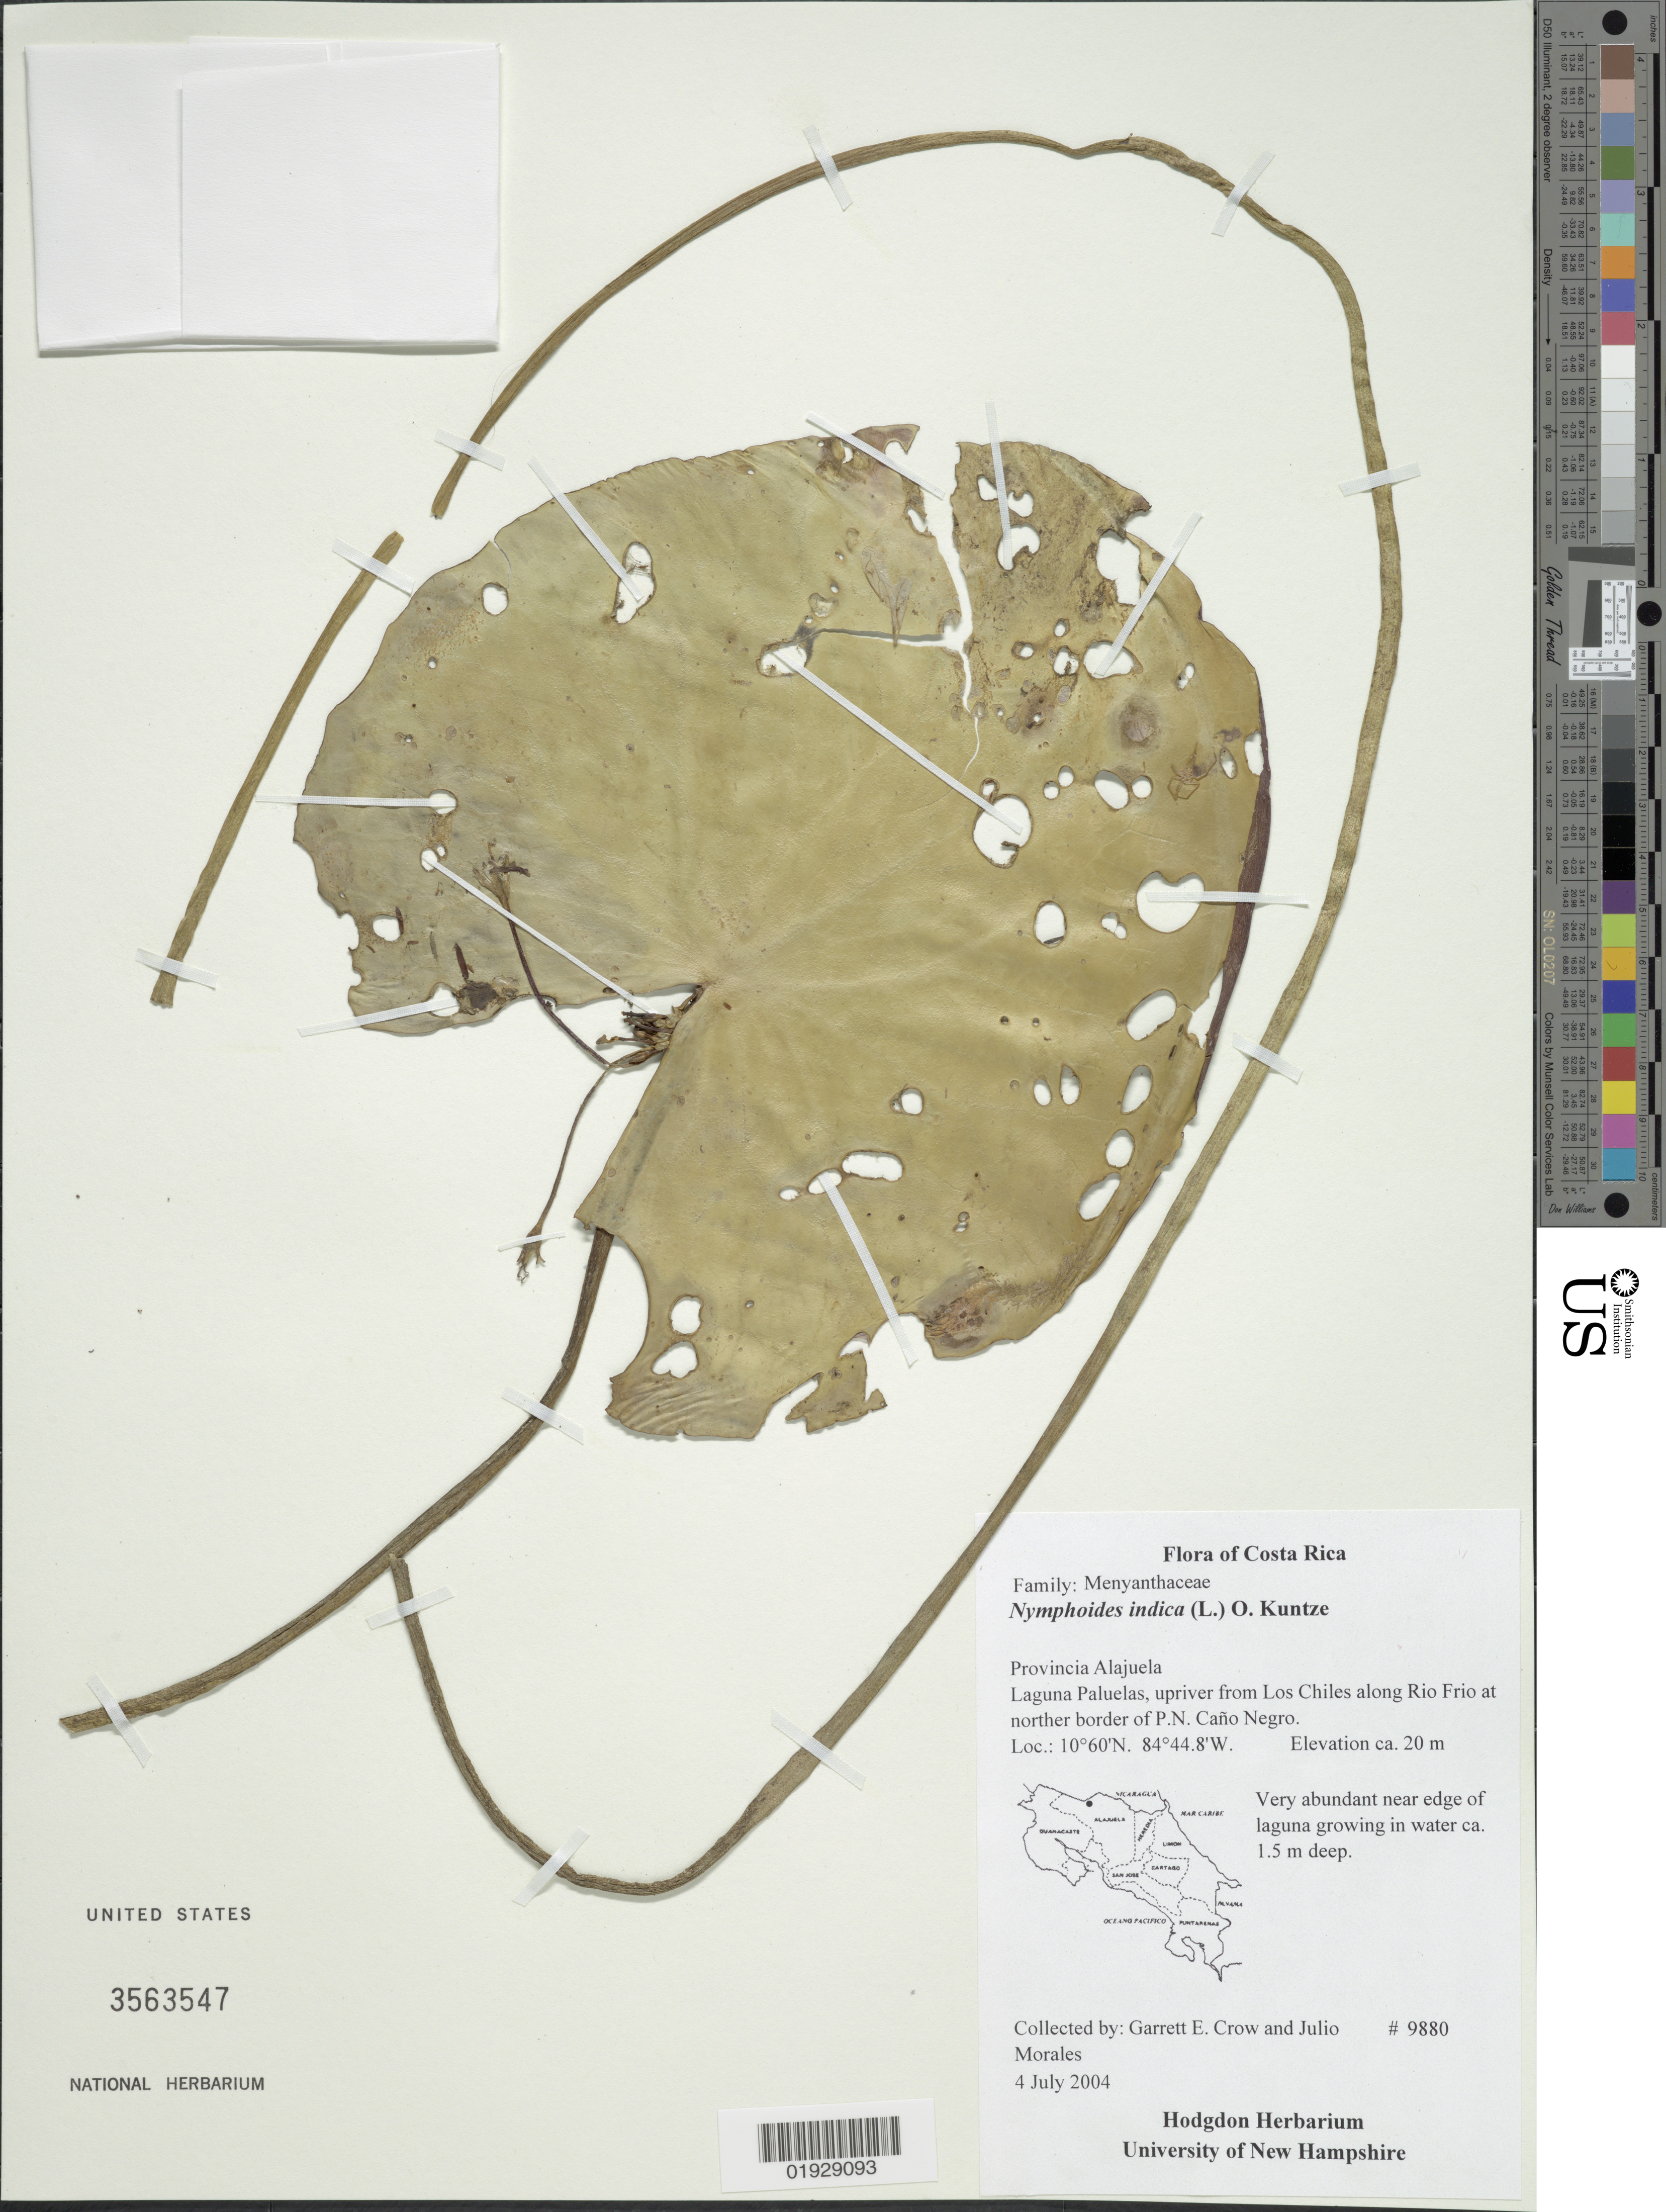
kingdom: Plantae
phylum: Tracheophyta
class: Magnoliopsida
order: Asterales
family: Menyanthaceae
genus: Nymphoides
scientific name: Nymphoides indica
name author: (L.) Kuntze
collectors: G. E. Crow & J. Morales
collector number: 9880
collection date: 2004-07-04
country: Costa Rica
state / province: Alajuela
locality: Provincia Alajuela. Laguna Paluelas, upriver from Los Chiles along Rio Frio at norther border of P.N. Caño Negro.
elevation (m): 20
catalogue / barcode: US 3563547